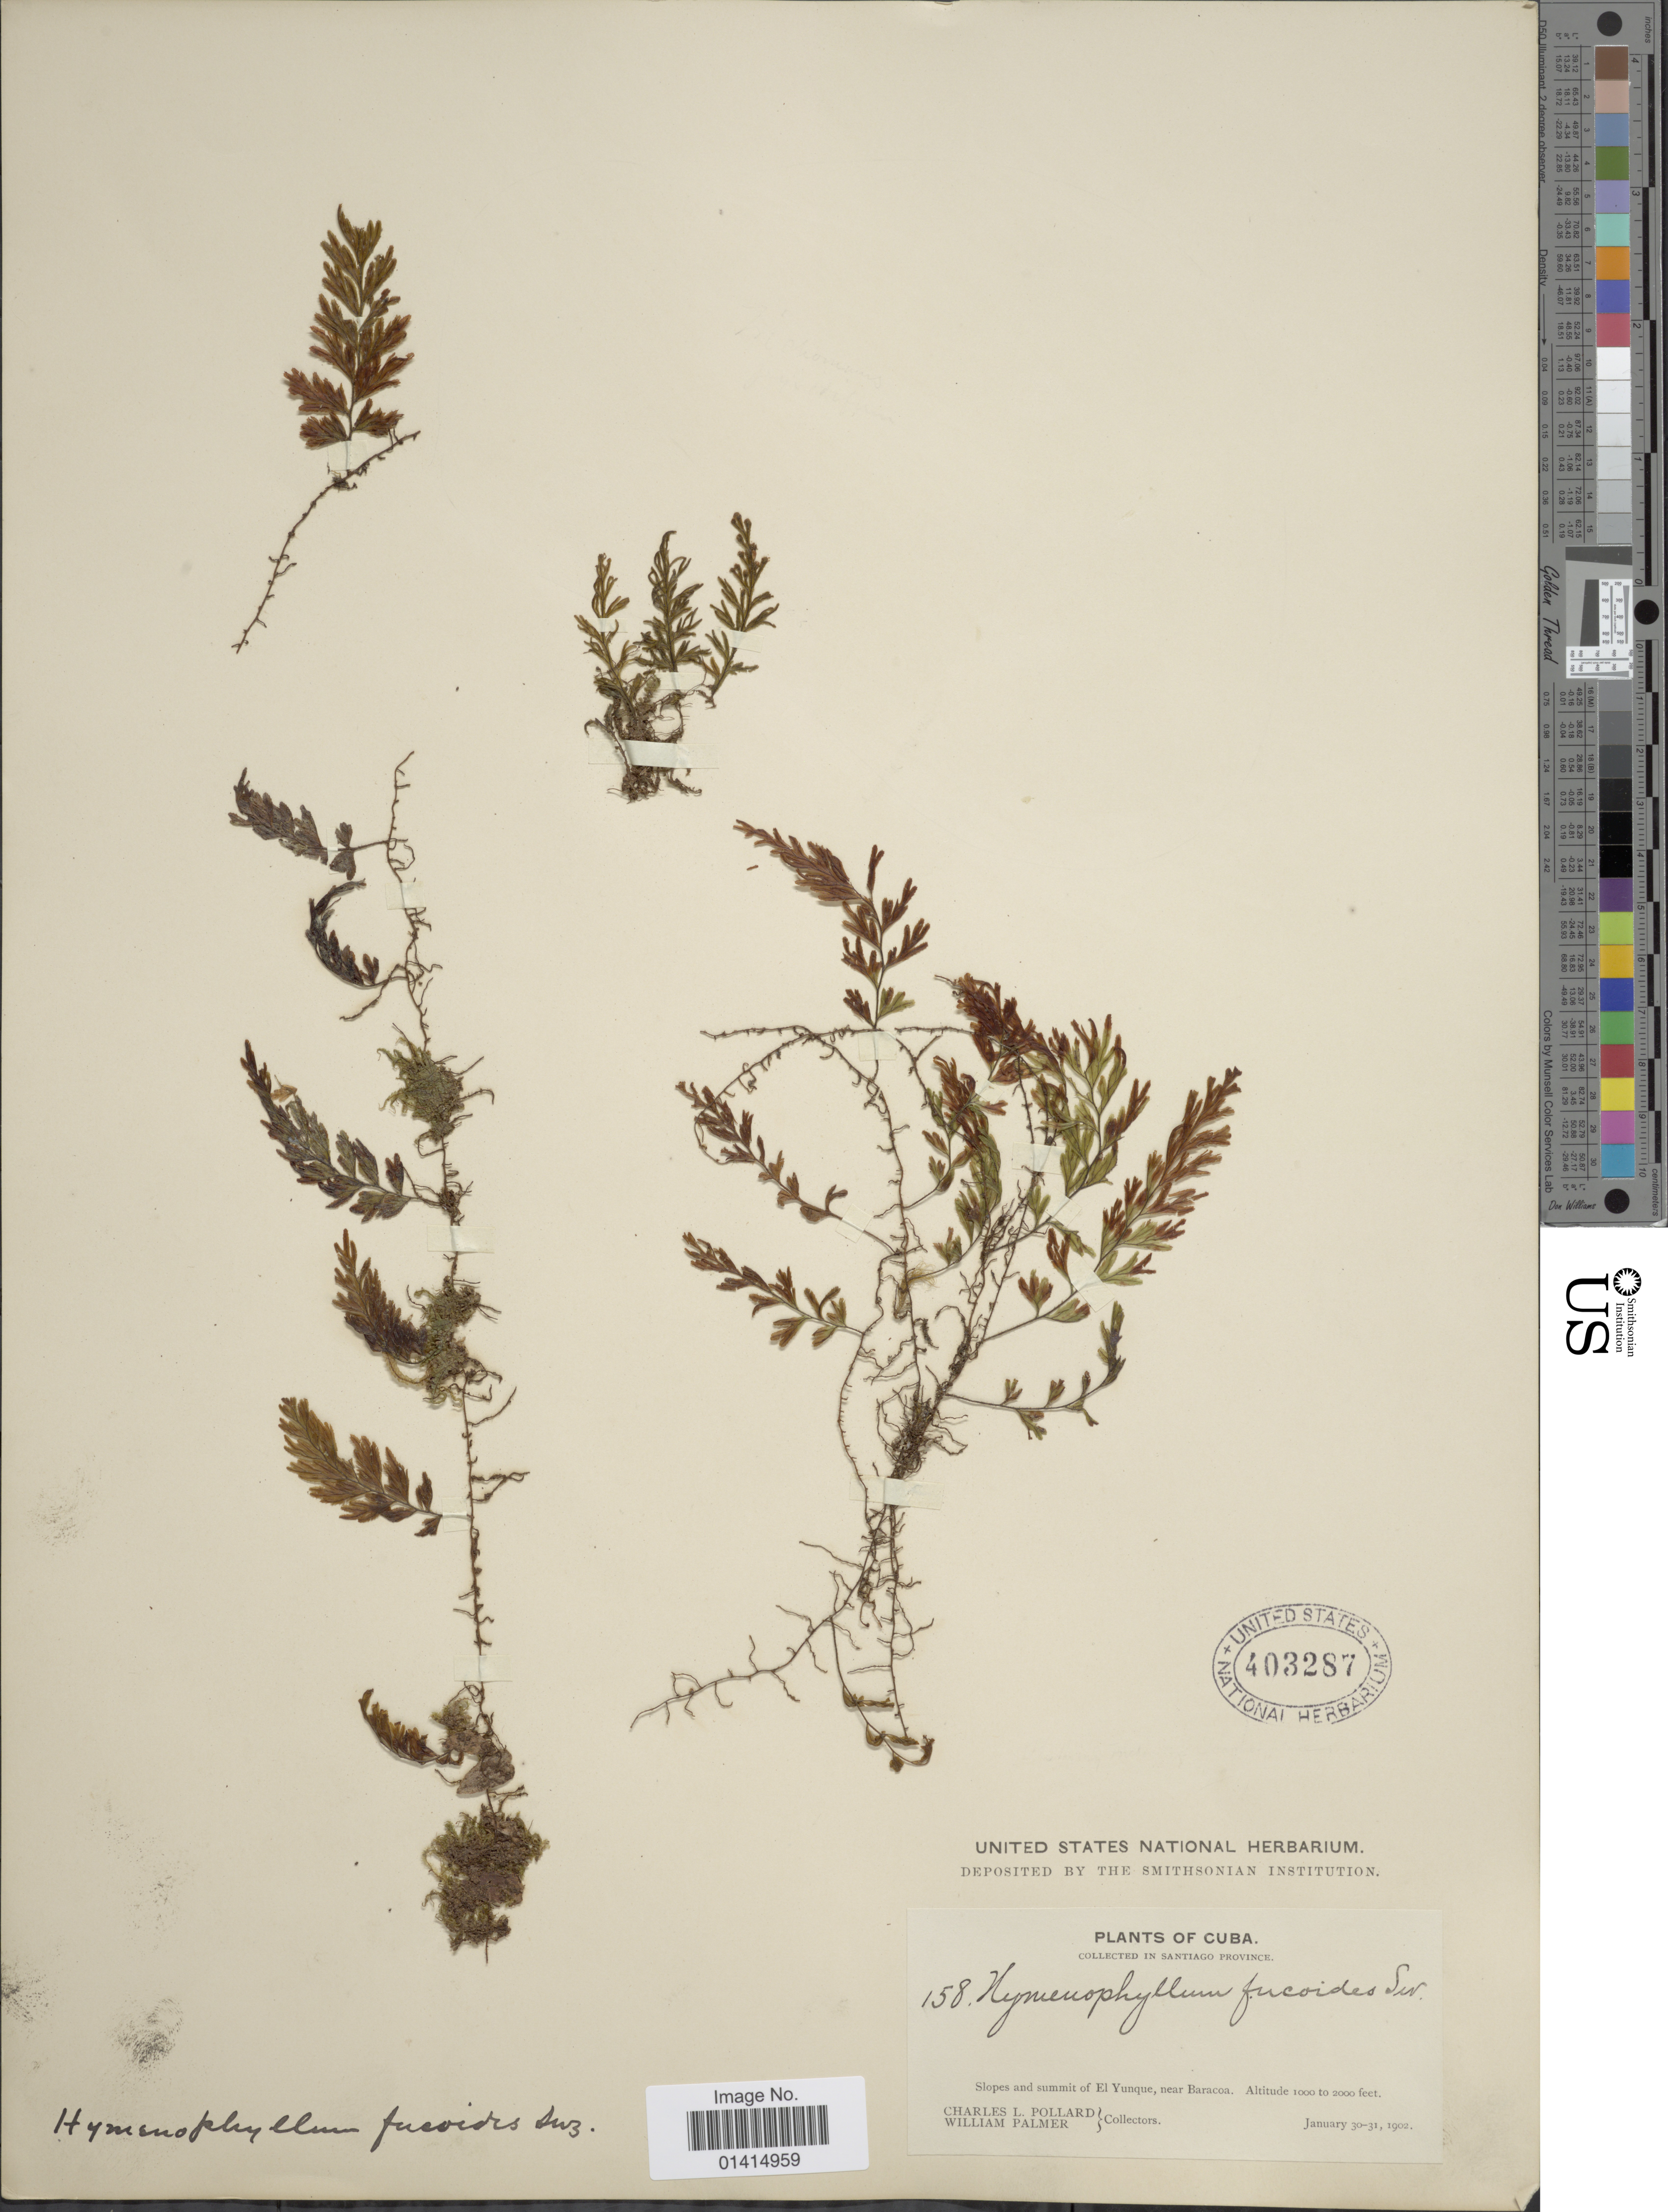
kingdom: Plantae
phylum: Tracheophyta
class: Polypodiopsida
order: Hymenophyllales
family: Hymenophyllaceae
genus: Hymenophyllum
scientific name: Hymenophyllum fucoides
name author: (Sw.) Sw.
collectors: C. L. Pollard & W. Palmer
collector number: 158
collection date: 1902-01-30/1902-01-31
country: Cuba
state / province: Santiago de Cuba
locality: Santiago Province, Slopes and summit of El Yunque, near Baracoa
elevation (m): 1000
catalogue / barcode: US 403287